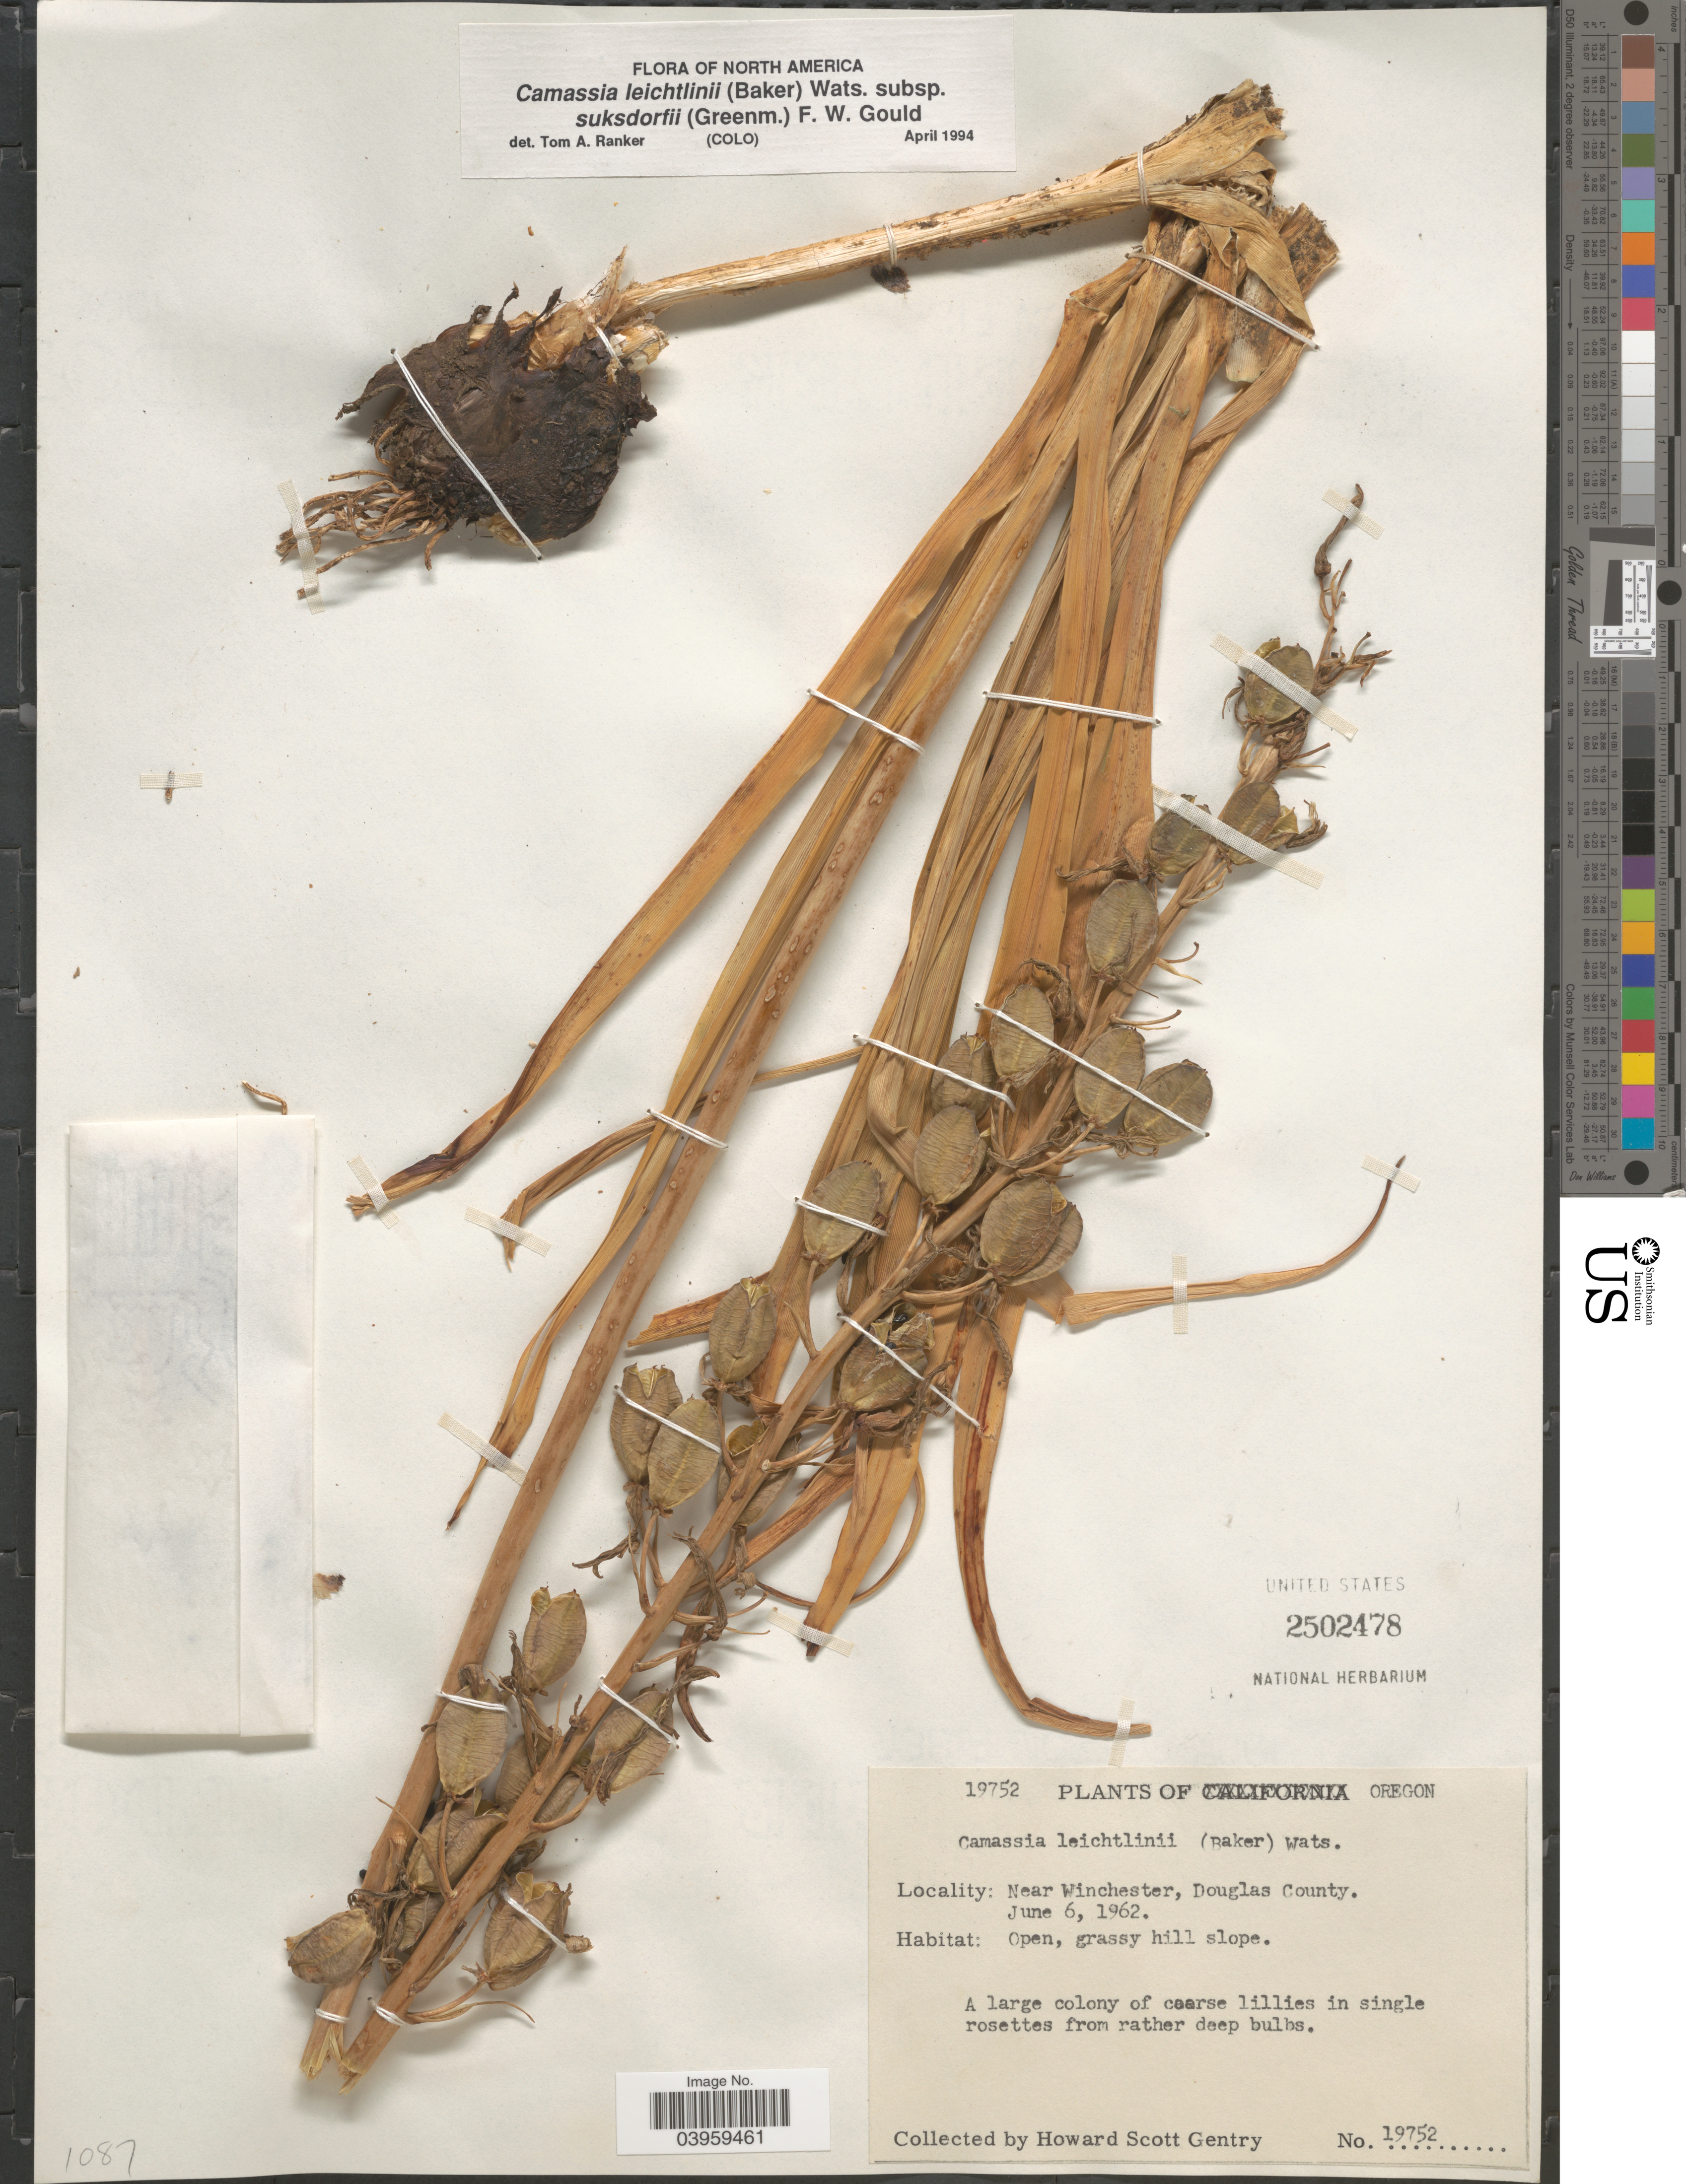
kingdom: Plantae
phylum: Tracheophyta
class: Liliopsida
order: Asparagales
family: Asparagaceae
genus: Camassia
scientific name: Camassia leichtlinii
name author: (Baker) S. Watson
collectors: H. S. Gentry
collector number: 19752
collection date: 1962-06-06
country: United States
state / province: Oregon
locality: Near Winchester, Douglas County. Open, grassy hill slope.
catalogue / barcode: US 2502478